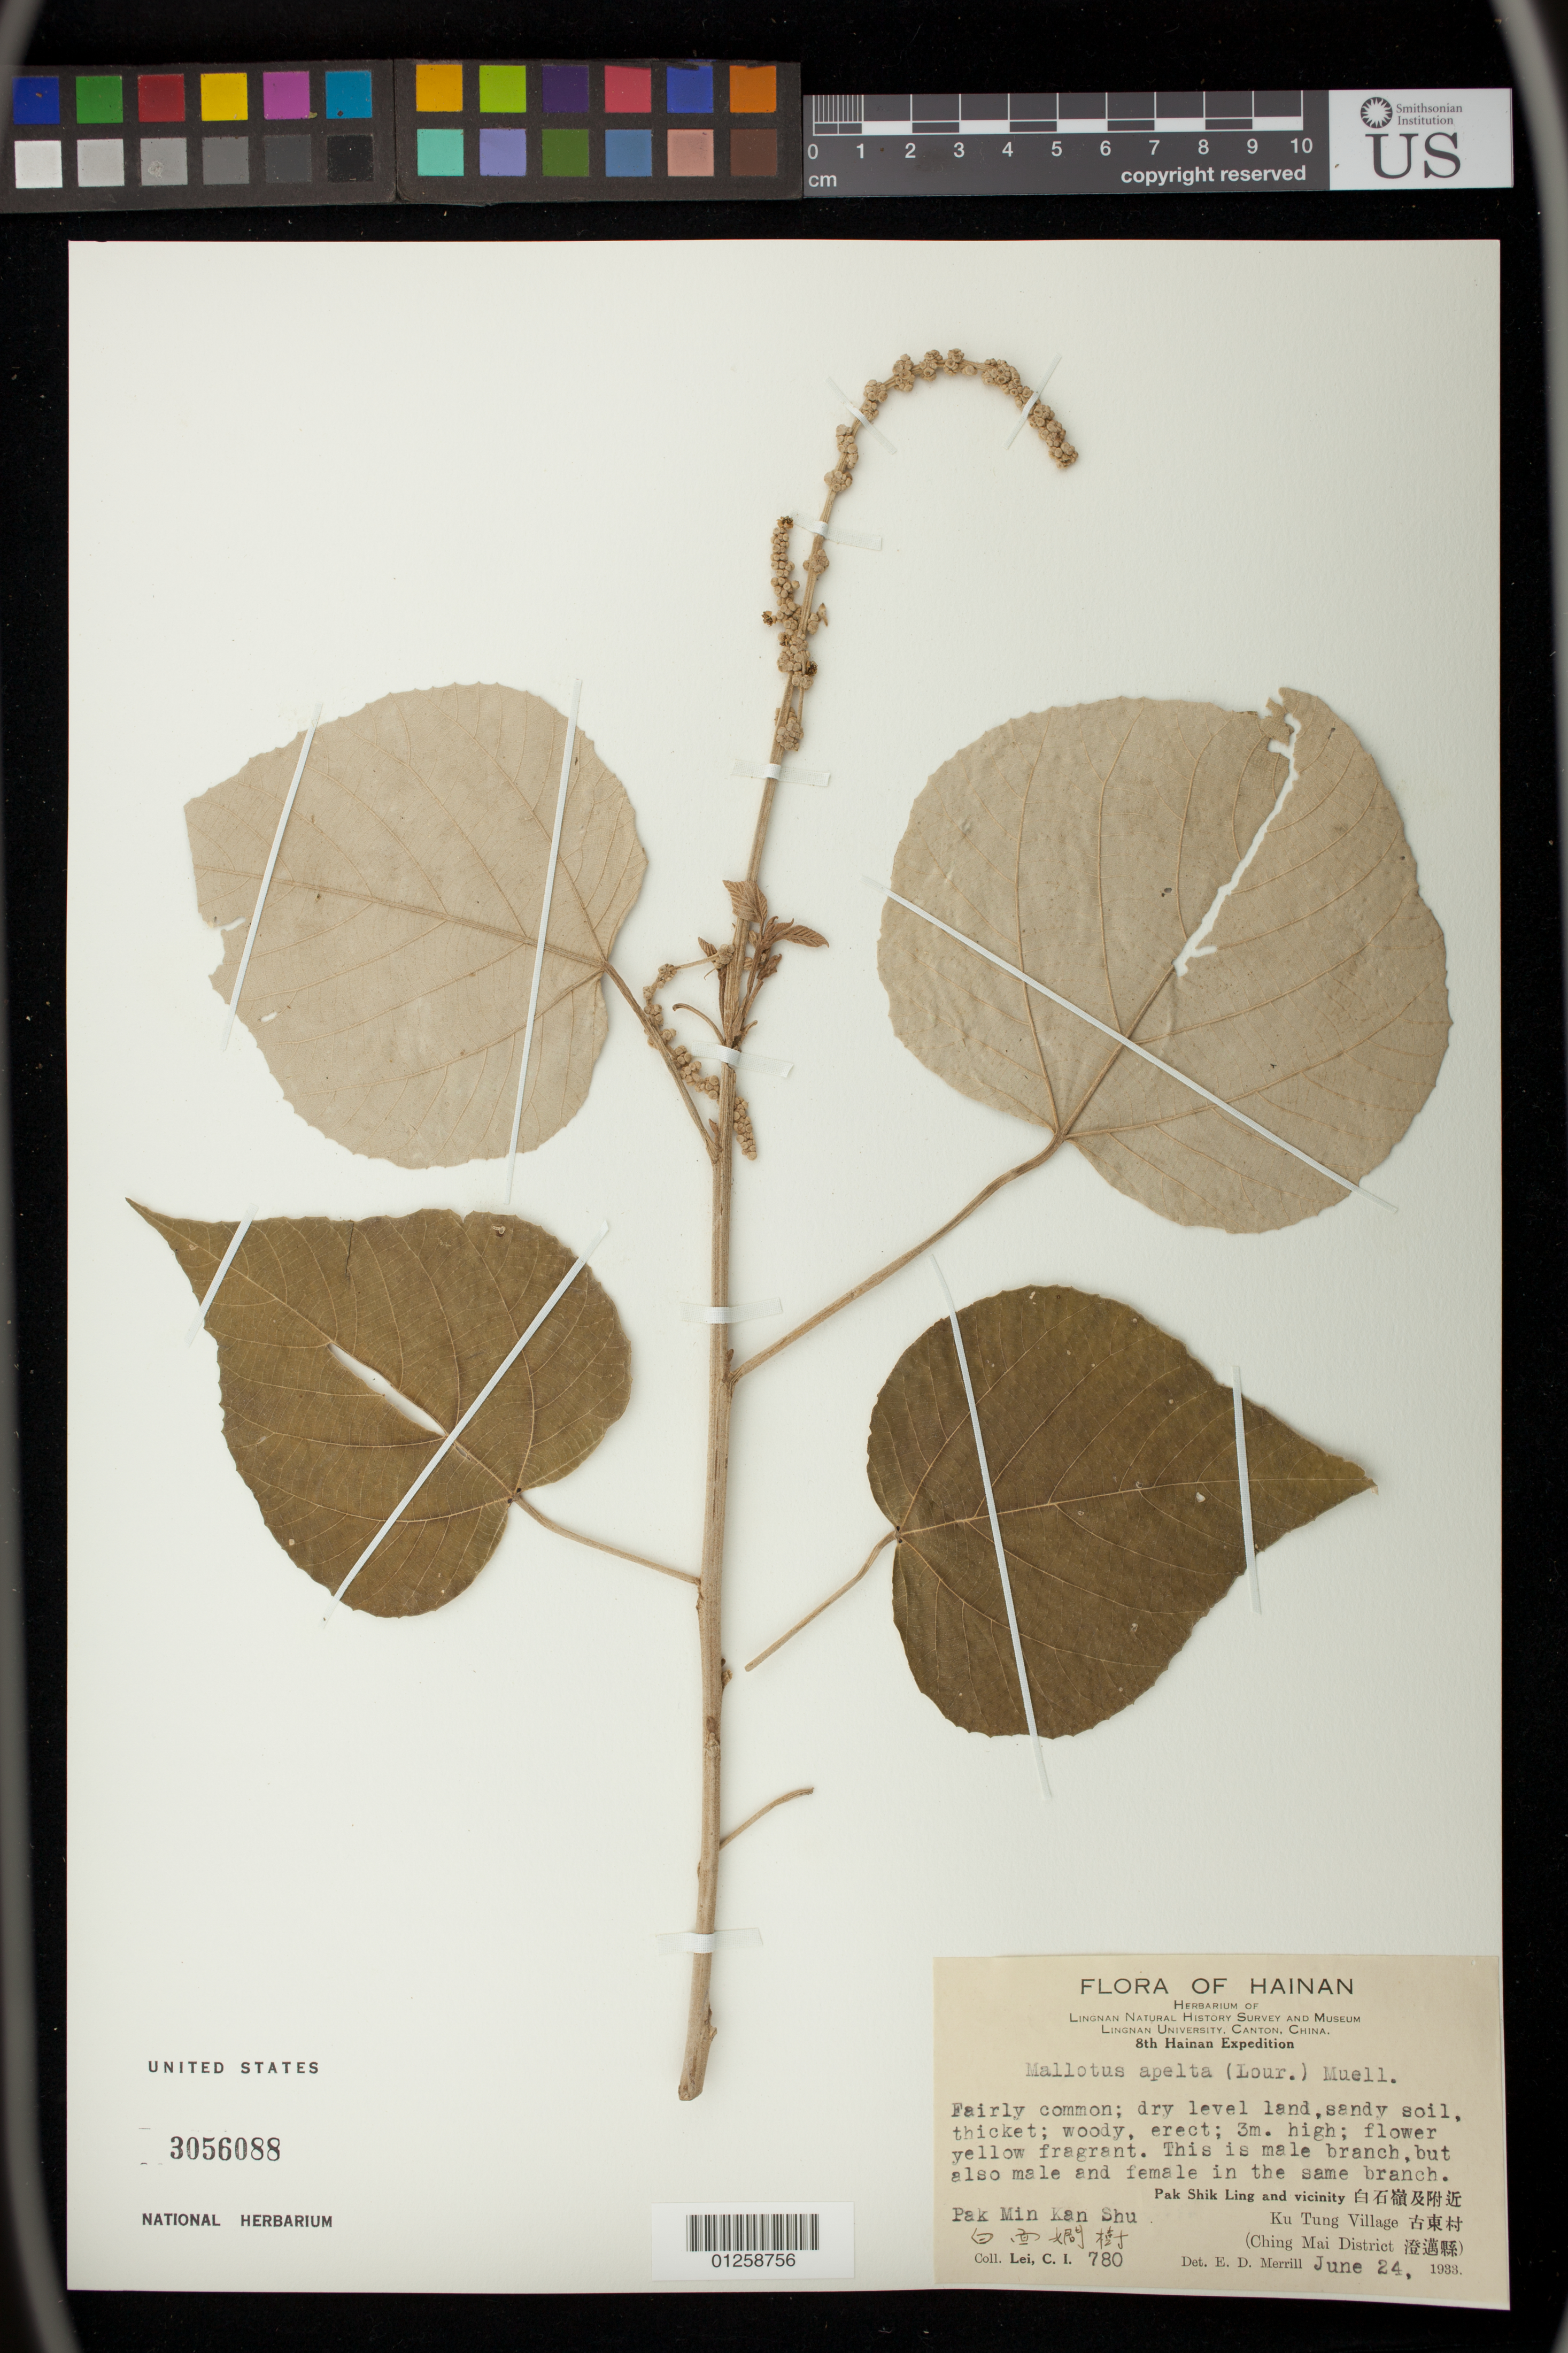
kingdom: Plantae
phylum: Tracheophyta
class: Magnoliopsida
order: Malpighiales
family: Euphorbiaceae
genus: Mallotus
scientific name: Mallotus apelta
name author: (Lour.) Müll. Arg.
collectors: C. I. Lei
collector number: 780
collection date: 1933-06-24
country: China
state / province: Hainan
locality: Pak Shik Ling and vicinity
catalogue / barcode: US 3056088